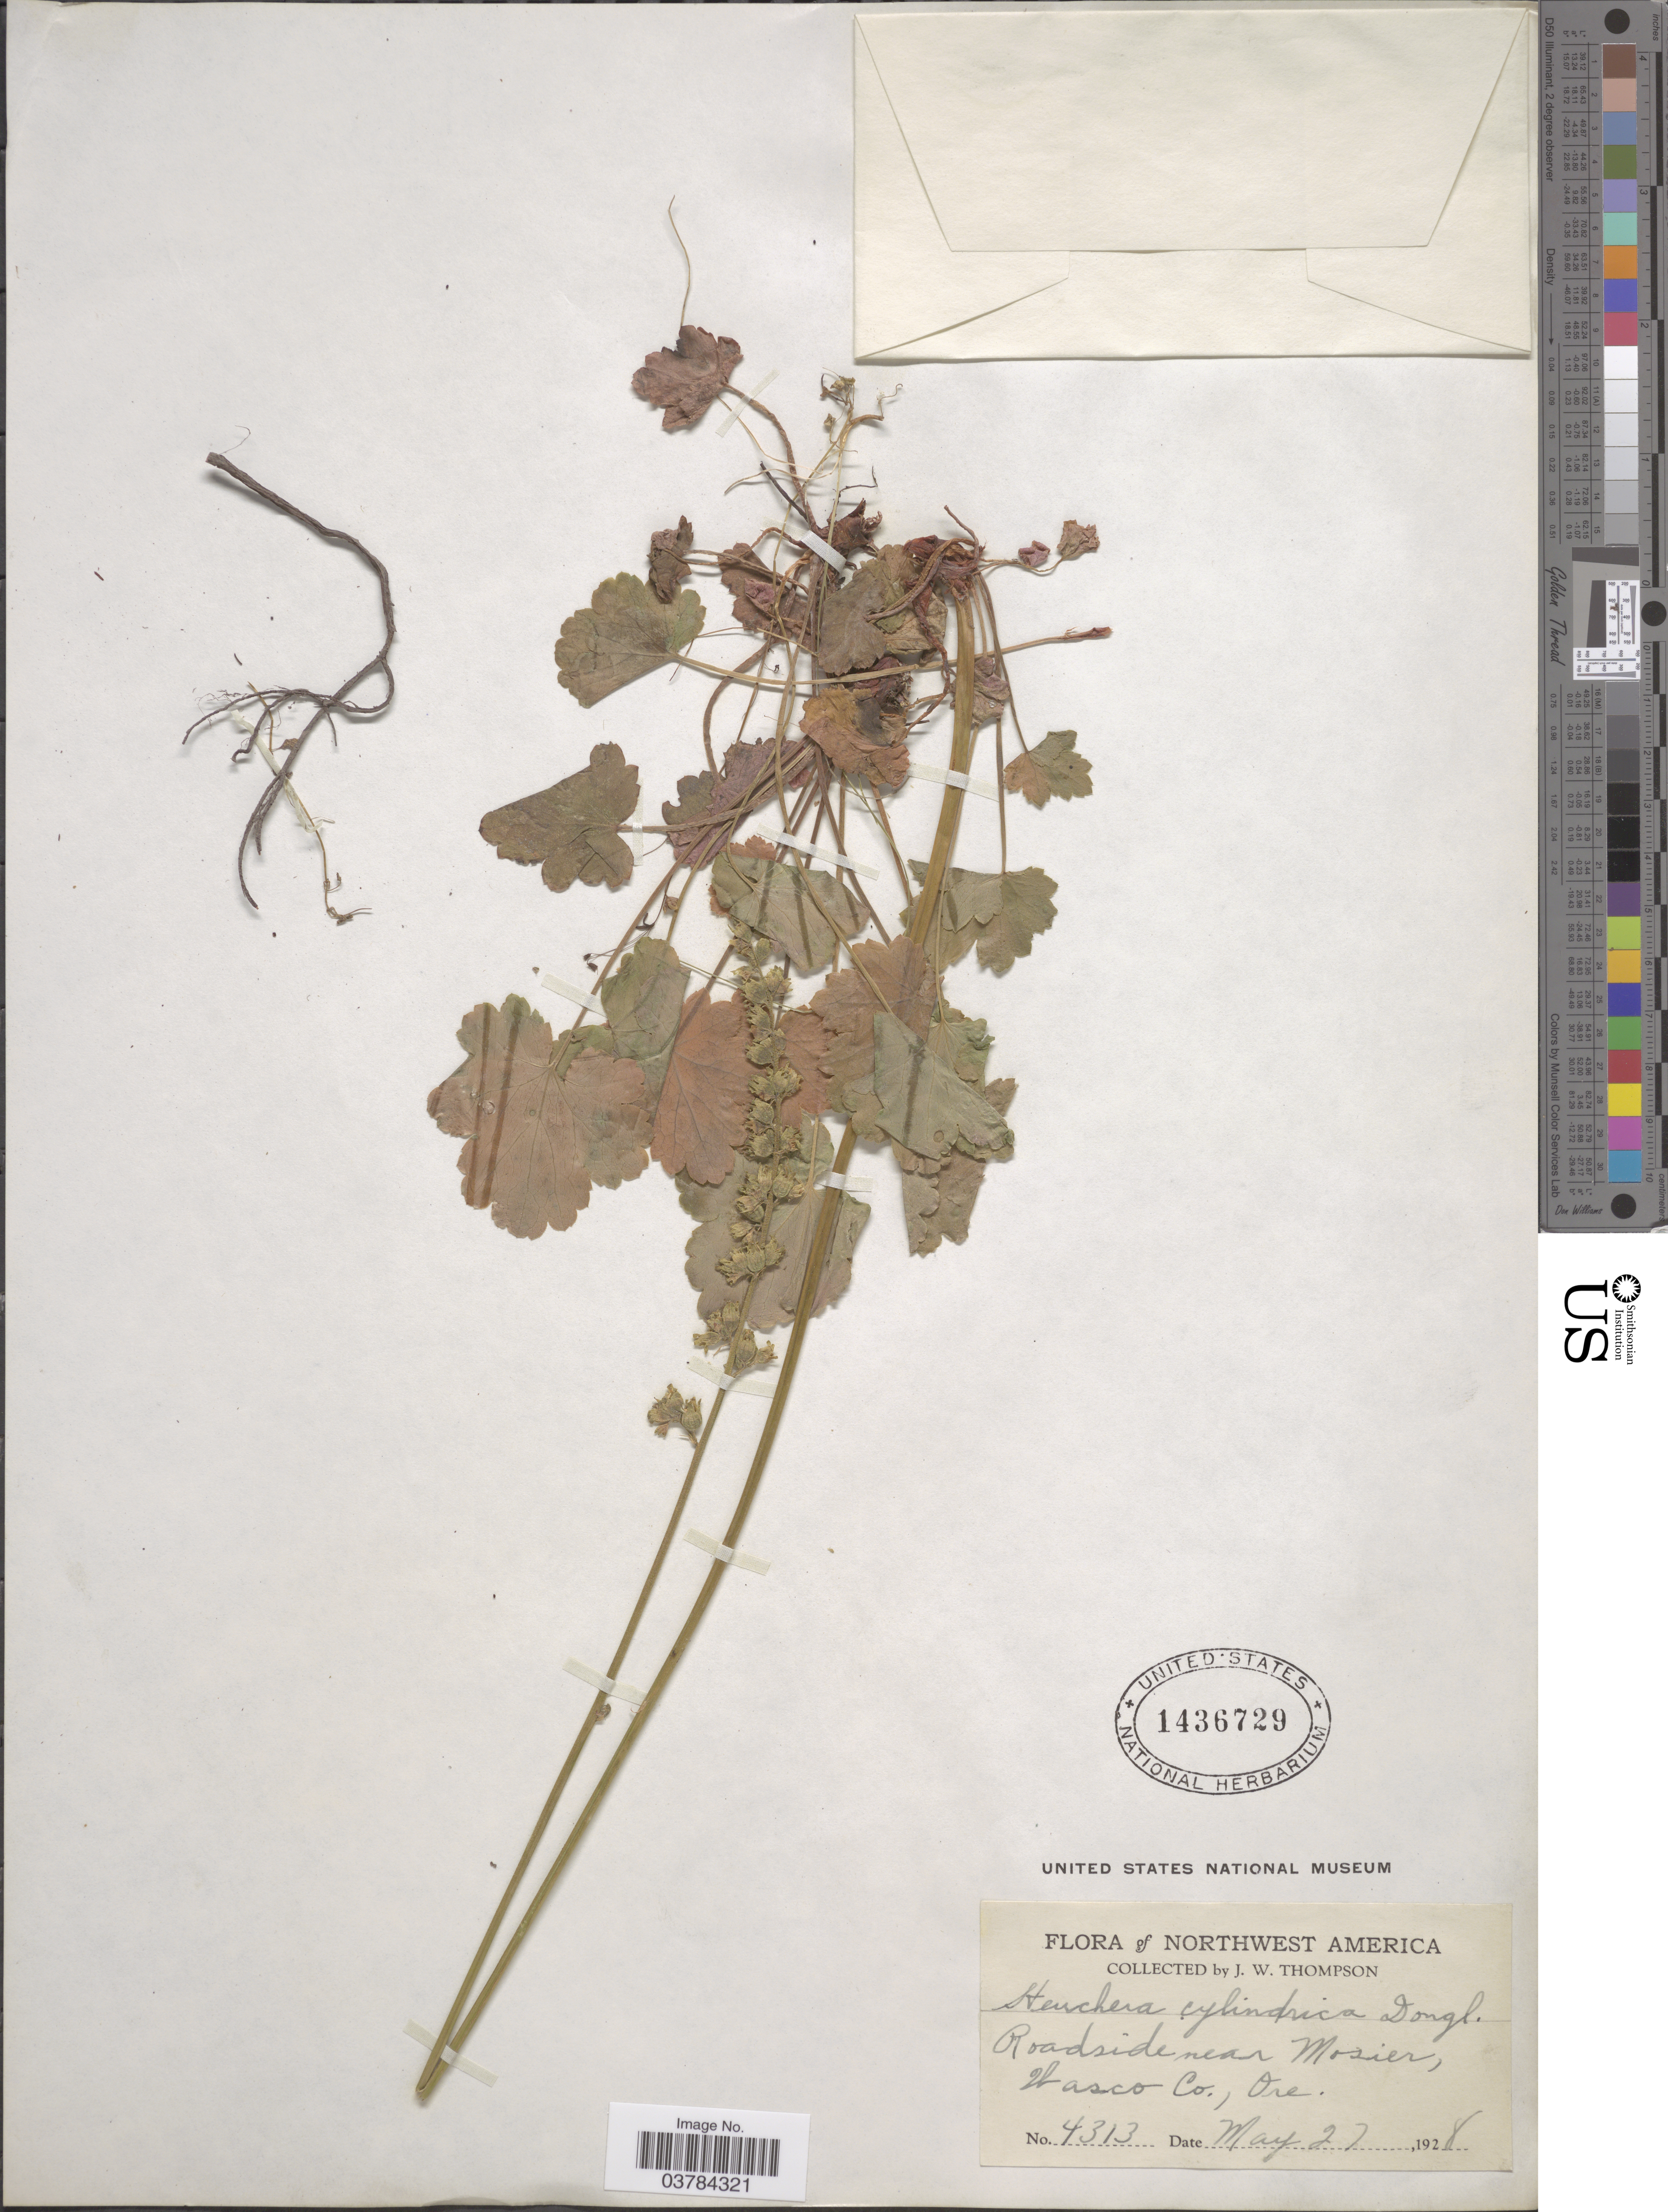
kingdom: Plantae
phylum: Tracheophyta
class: Magnoliopsida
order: Saxifragales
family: Saxifragaceae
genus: Heuchera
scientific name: Heuchera chlorantha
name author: Piper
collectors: J. Thompson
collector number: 4313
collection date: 1928-05-27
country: United States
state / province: Oregon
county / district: Wasco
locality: Northwest America. Roadside near Mosier, Wasco Co.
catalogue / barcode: US 1436729